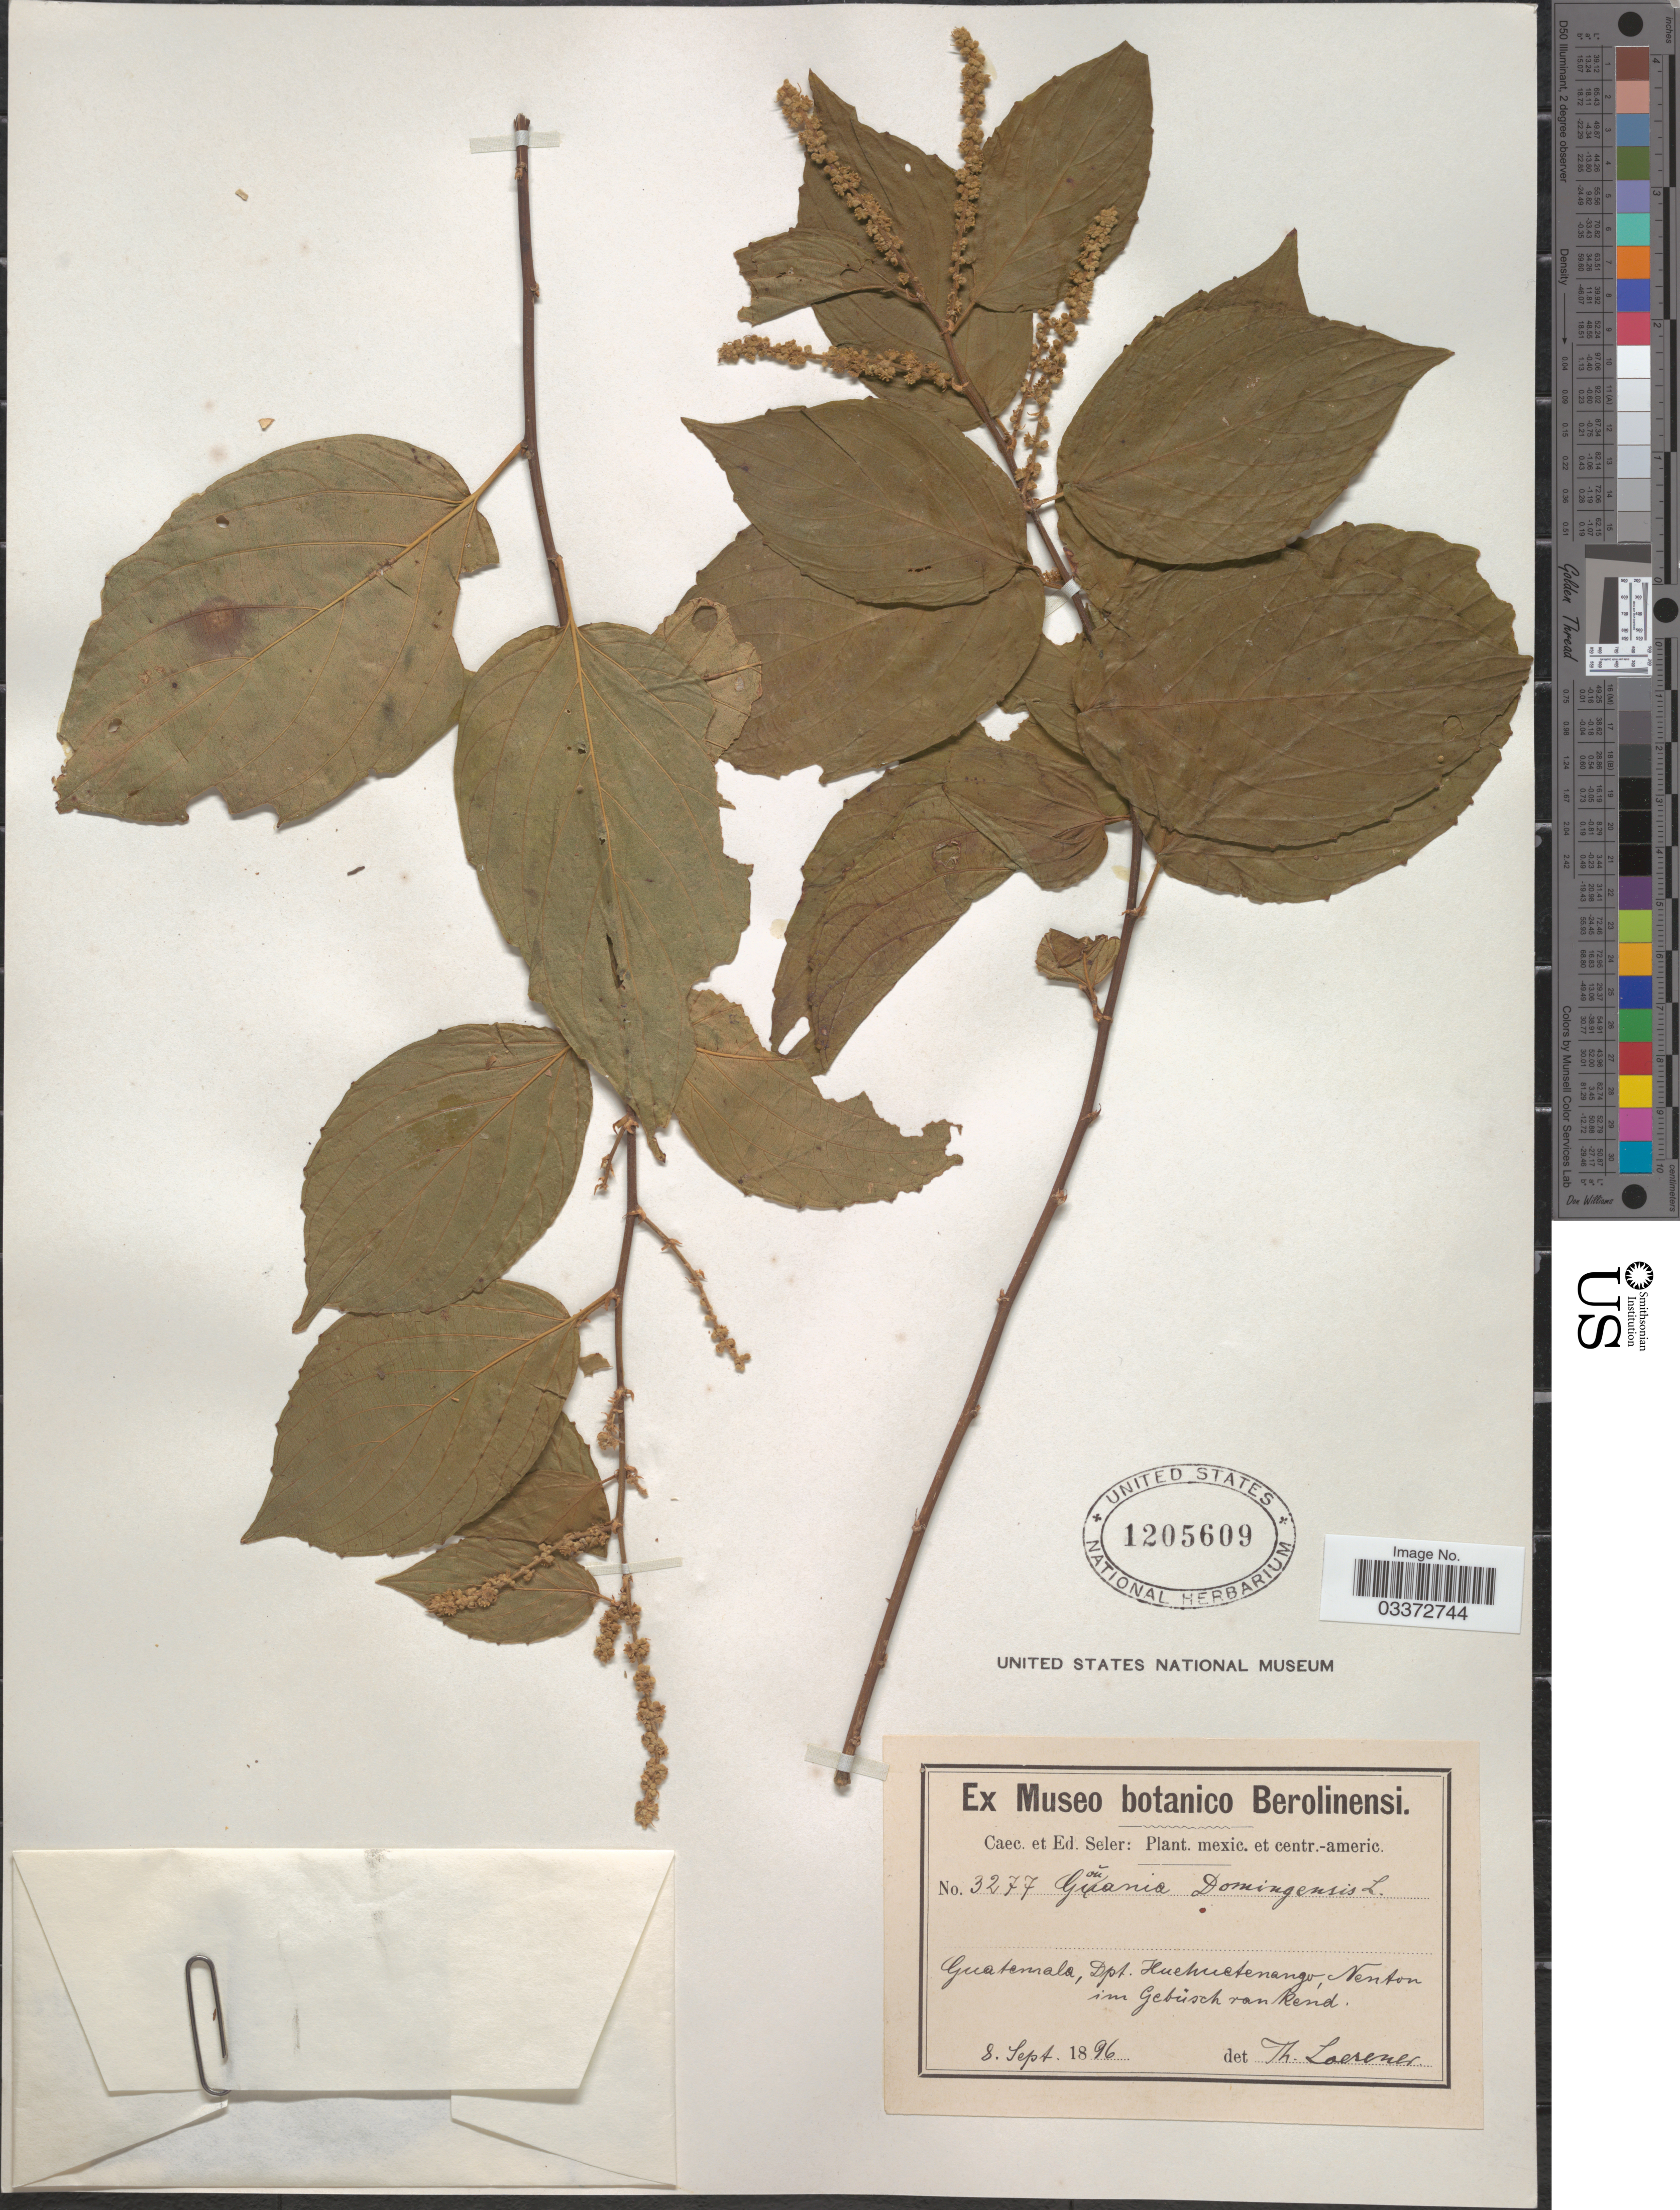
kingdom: Plantae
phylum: Tracheophyta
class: Magnoliopsida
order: Rosales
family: Rhamnaceae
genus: Gouania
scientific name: Gouania lupuloides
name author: (L.) Urb.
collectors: ex Caec. et Ed Seler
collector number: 3277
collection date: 1896-09-08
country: Guatemala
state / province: Huehuetenango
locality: Dpt. Huehuetenango, Venton im Gebüsch von Rend.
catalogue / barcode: US 1205609